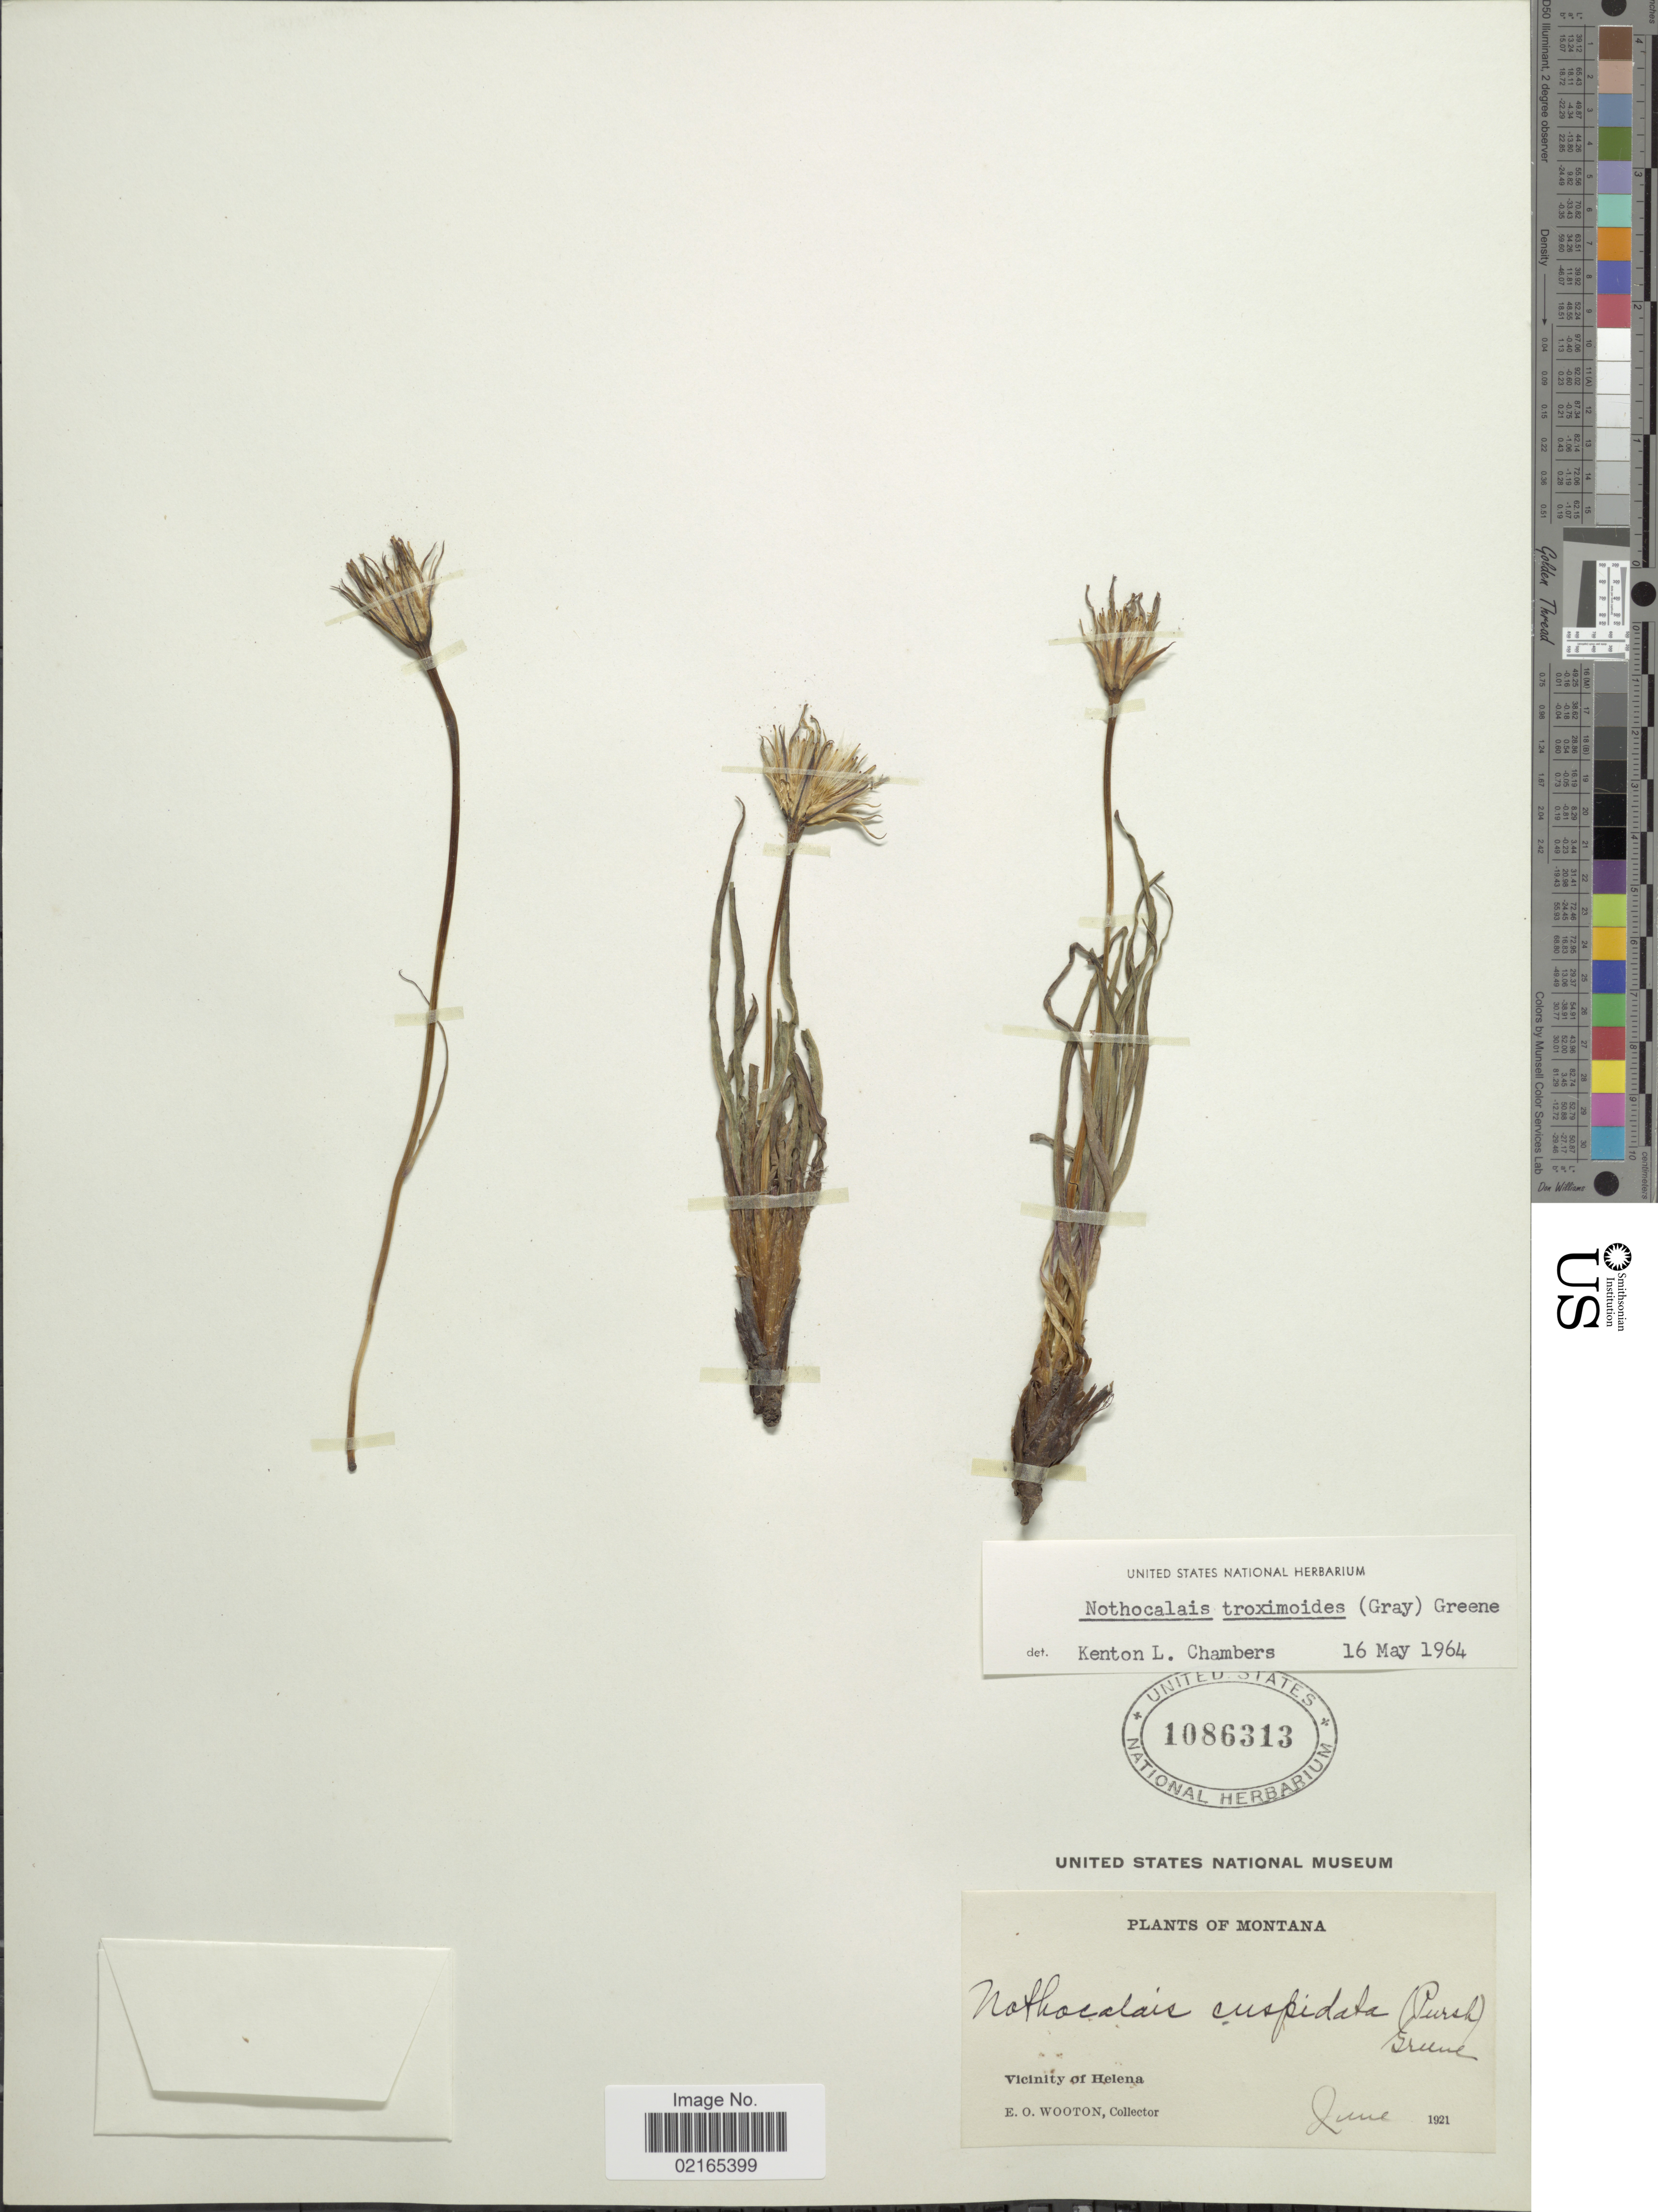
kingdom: Plantae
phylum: Tracheophyta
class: Magnoliopsida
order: Asterales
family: Asteraceae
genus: Nothocalais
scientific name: Nothocalais troximoides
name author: (A. Gray) Greene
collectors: E. O. Wooton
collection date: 1921-06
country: United States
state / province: Montana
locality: Vicinity of Helena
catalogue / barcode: US 1086313